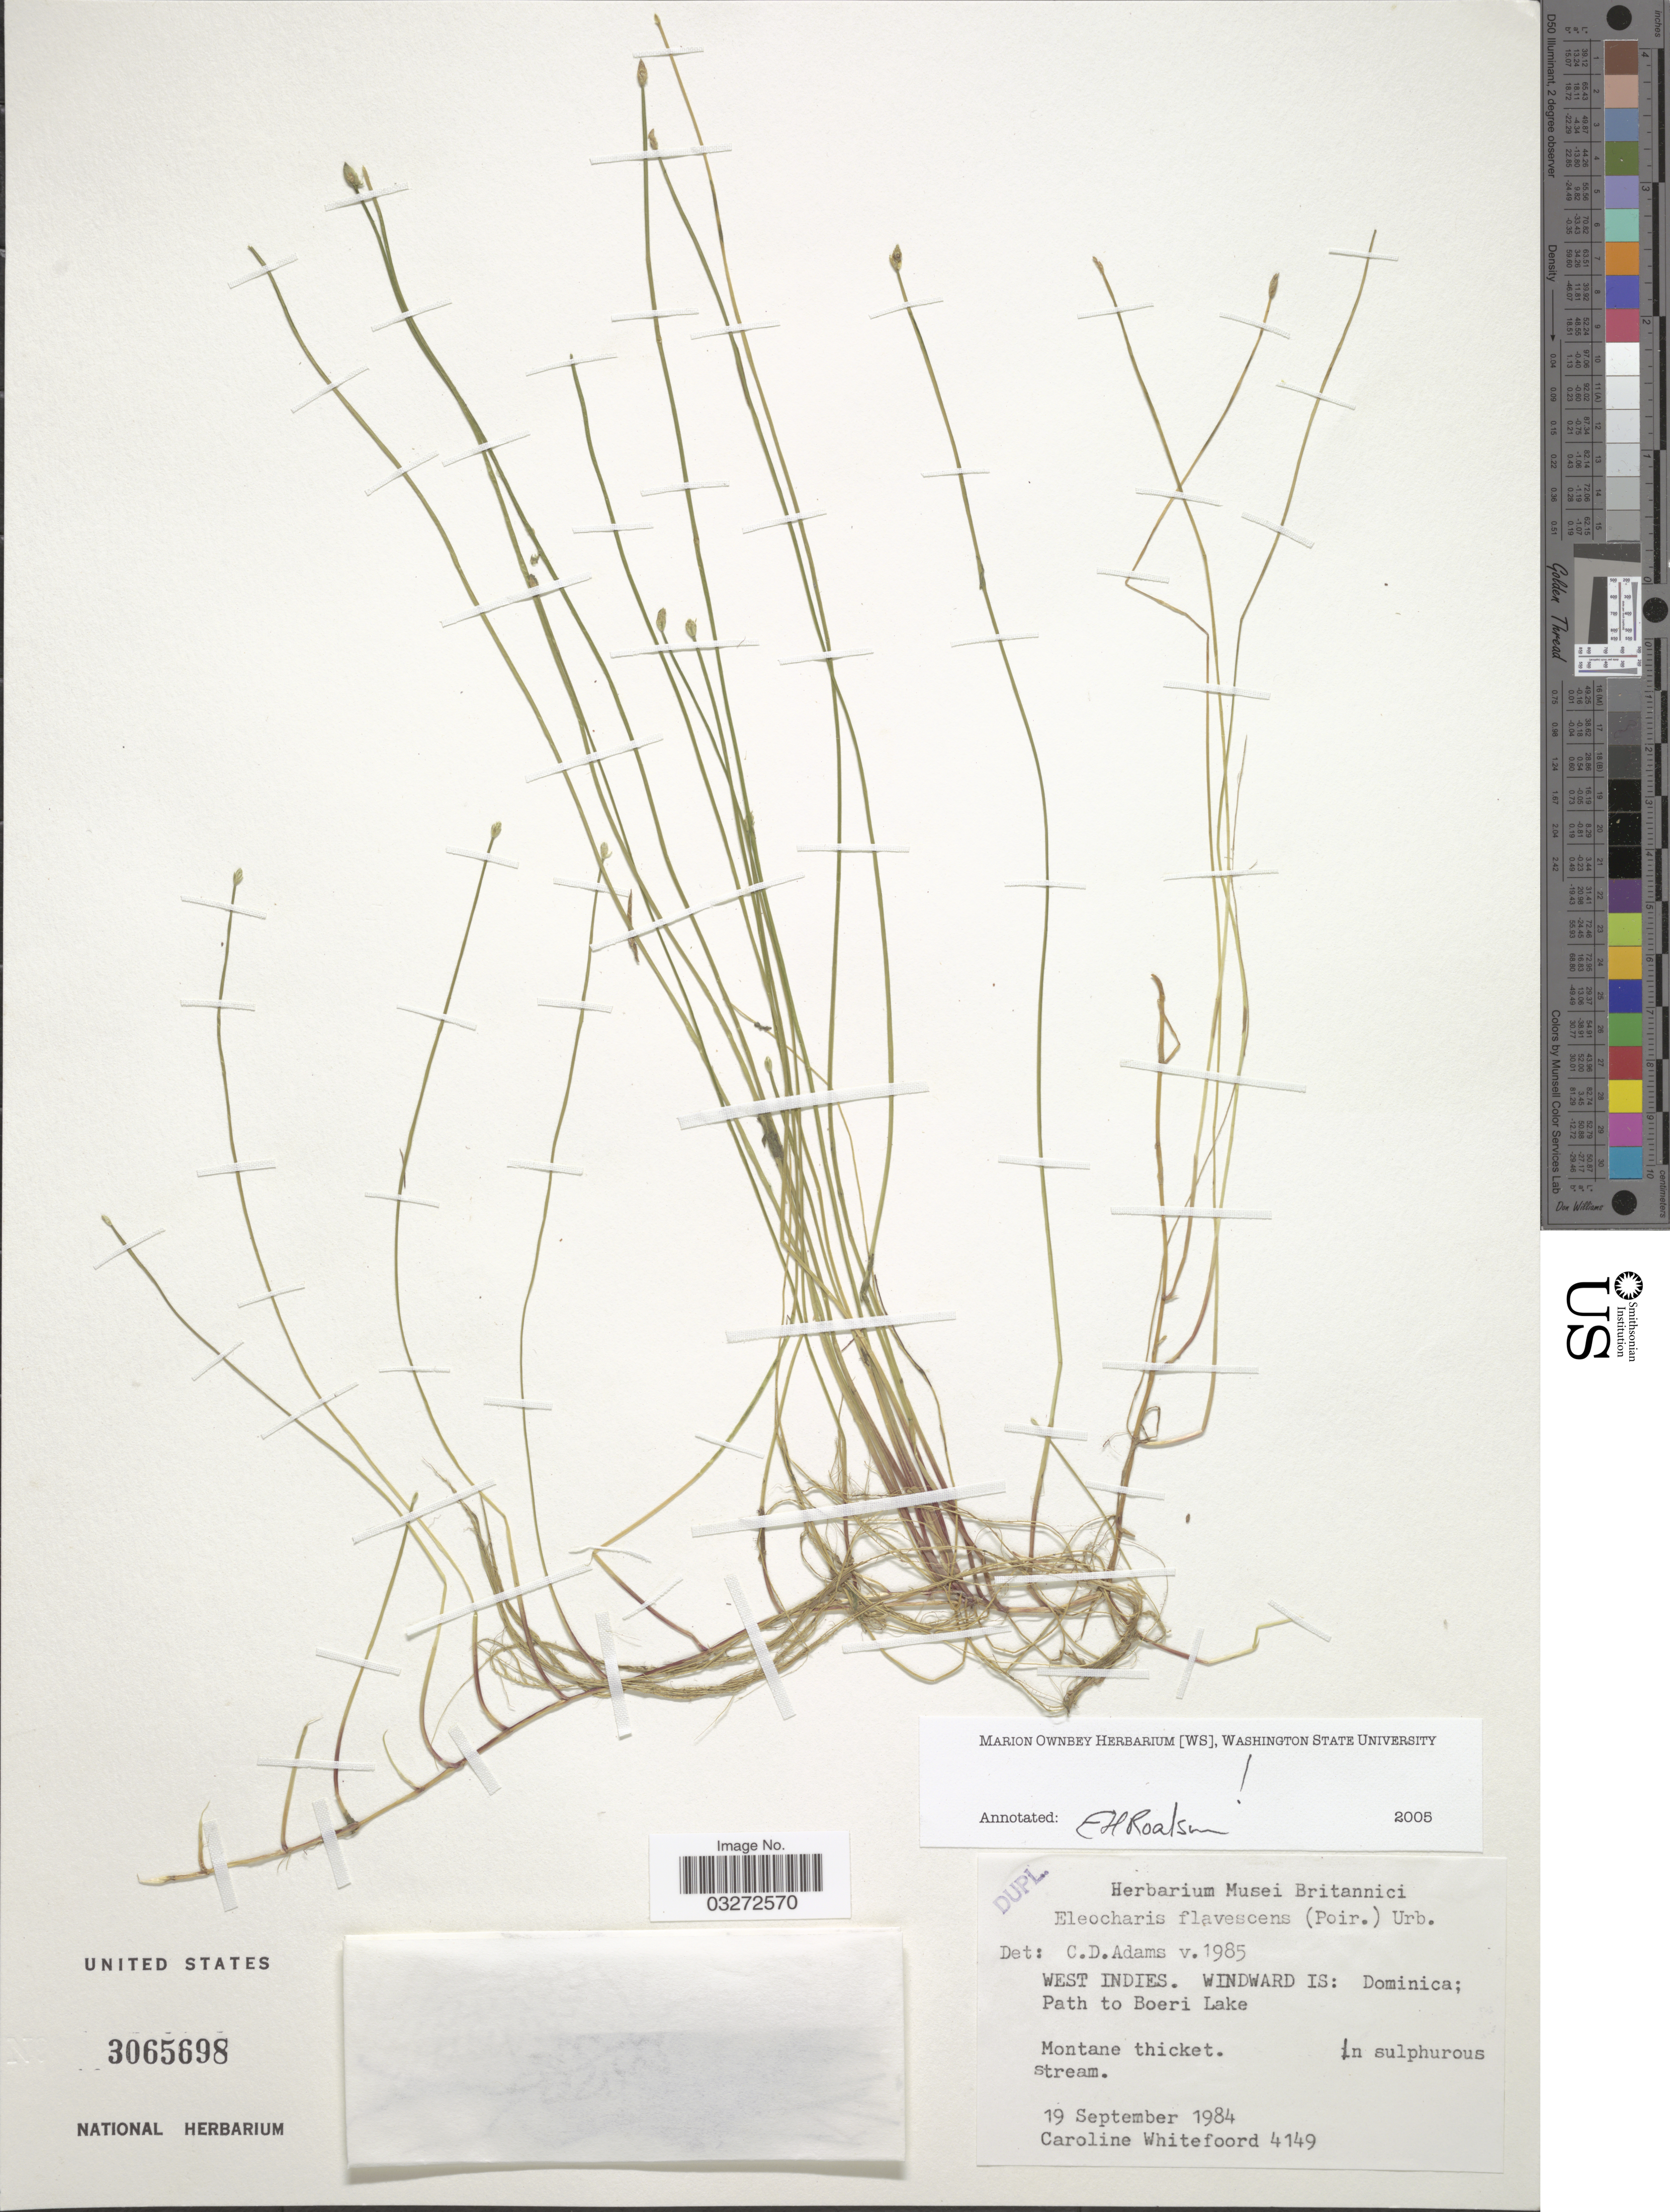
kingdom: Plantae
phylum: Tracheophyta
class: Liliopsida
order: Poales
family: Cyperaceae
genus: Eleocharis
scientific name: Eleocharis flavescens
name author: (Poir.) Urb.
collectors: C. Whitefoord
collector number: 4149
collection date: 1984-09-19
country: Dominica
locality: West Indies. Windward Is: Dominica; Path to Boeri Lake.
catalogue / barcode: US 3065698